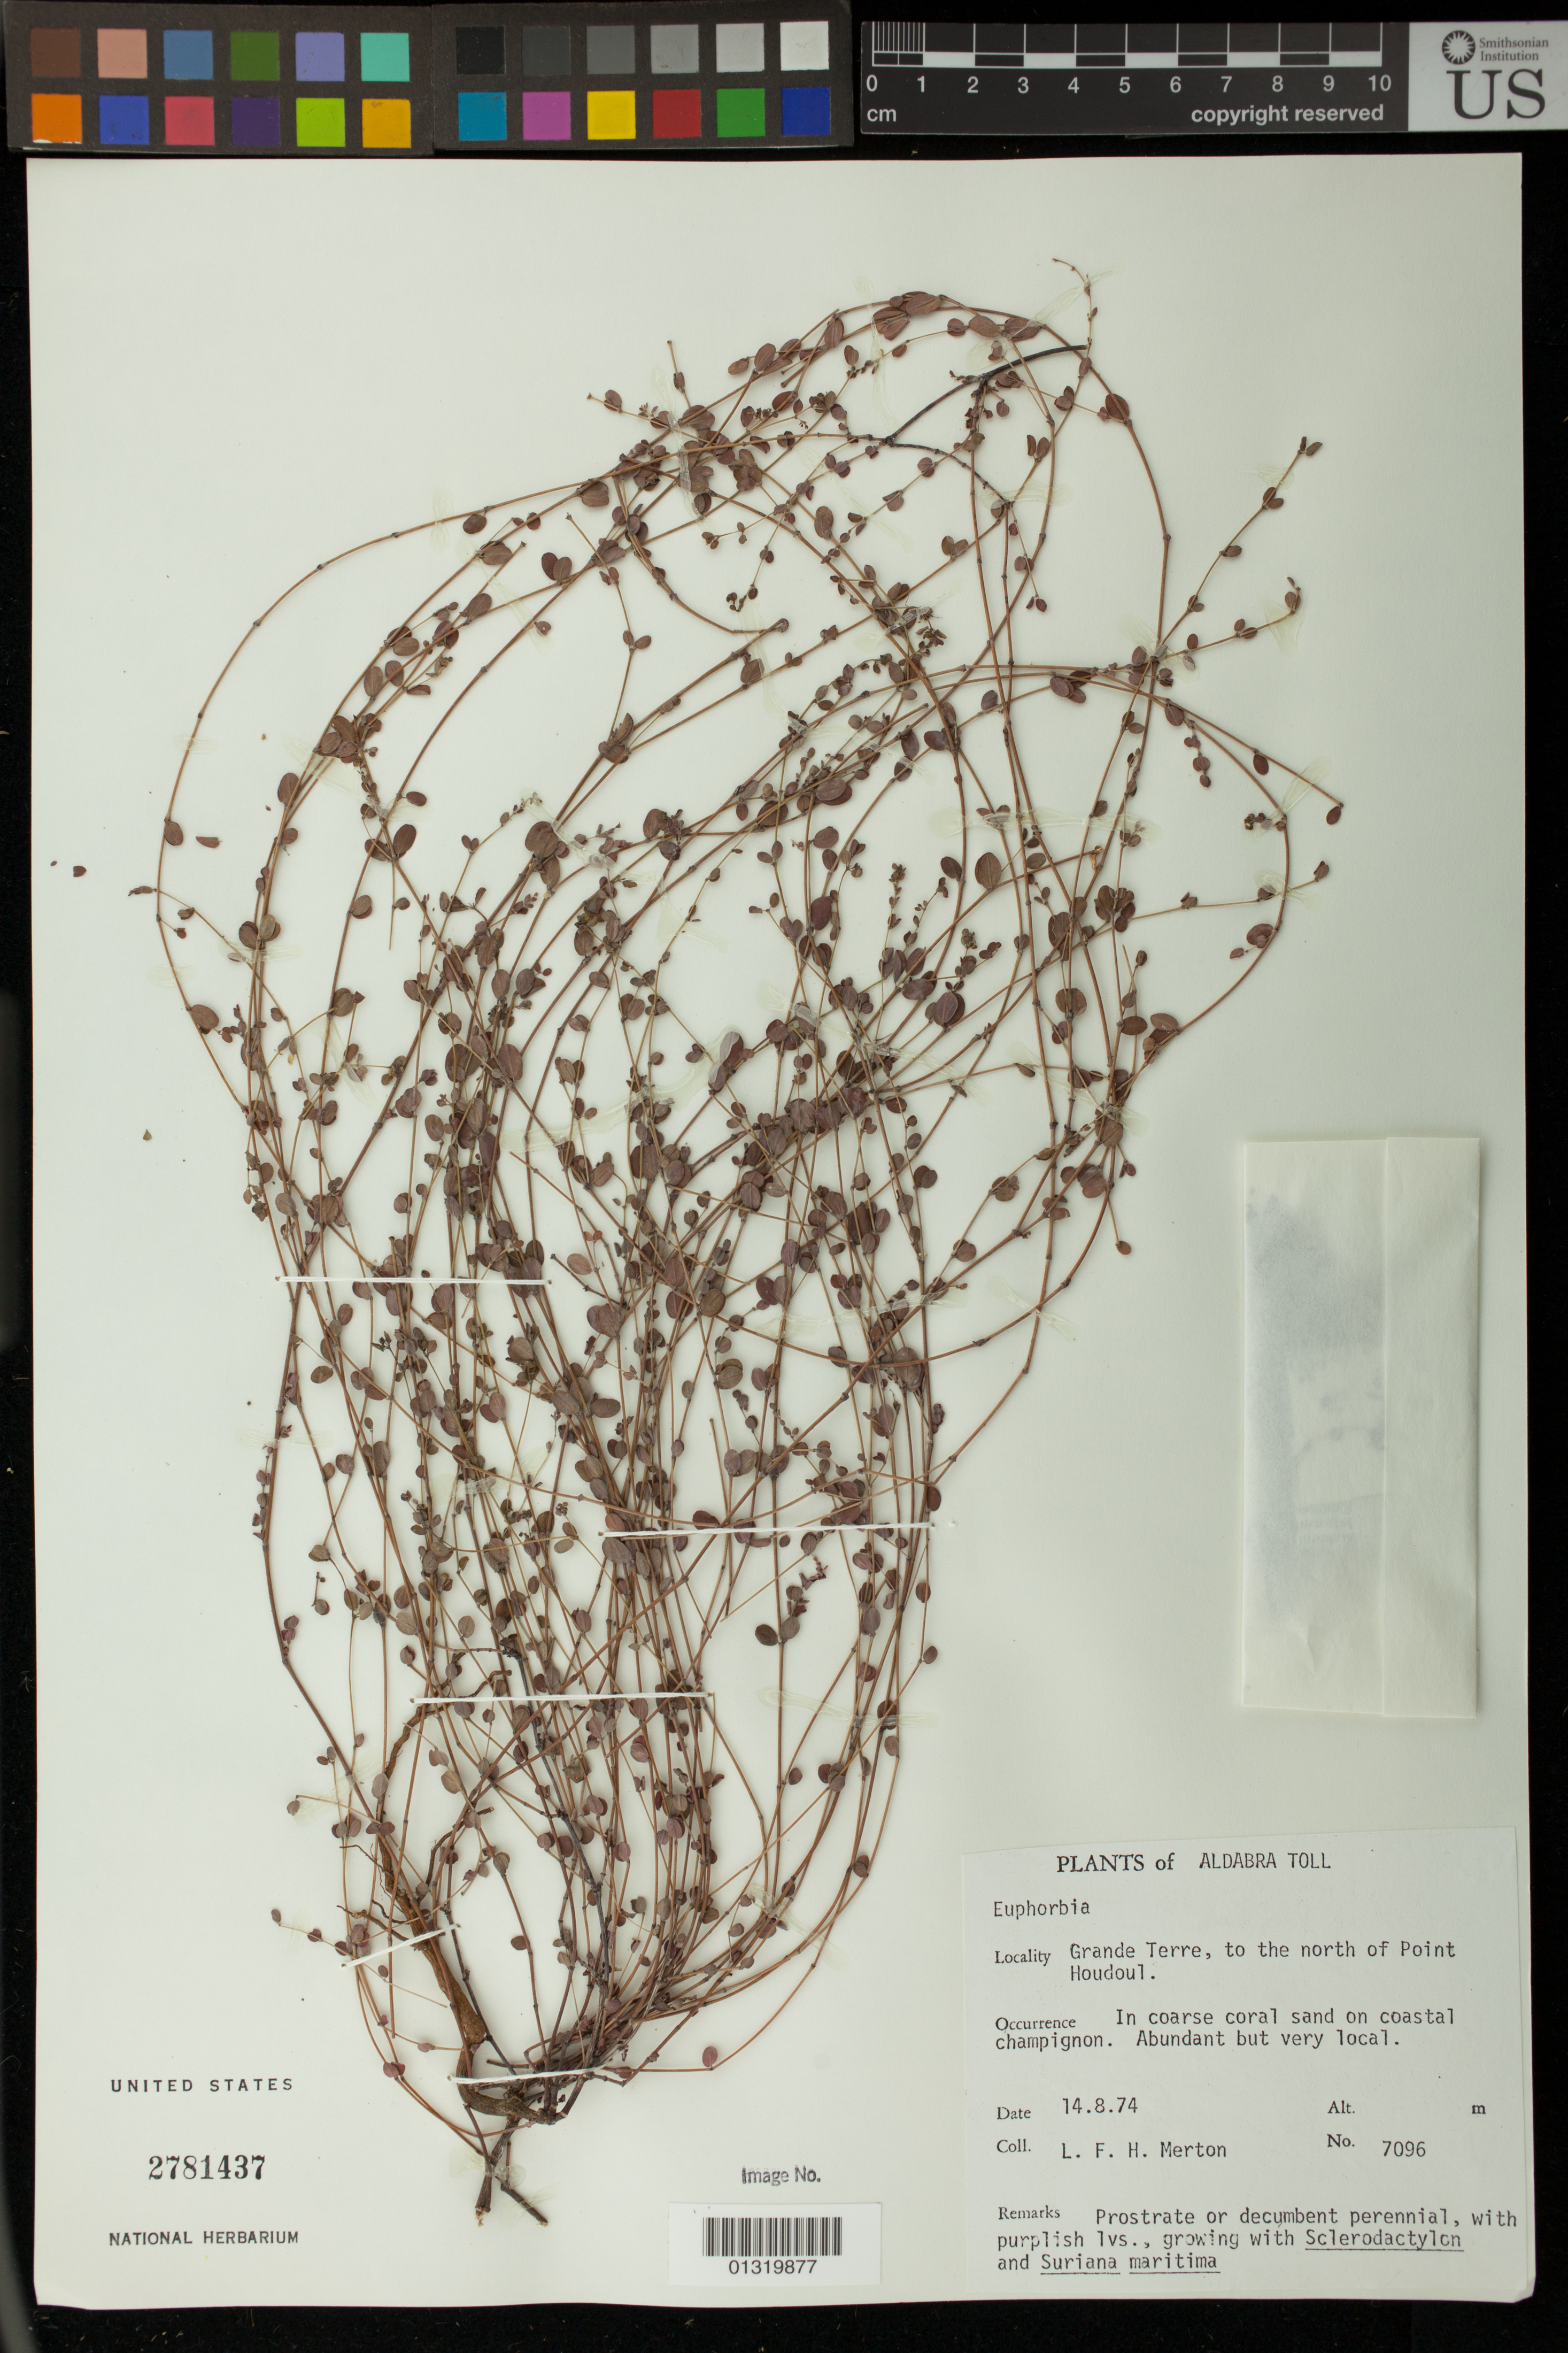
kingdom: Plantae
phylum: Tracheophyta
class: Magnoliopsida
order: Malpighiales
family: Euphorbiaceae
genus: Euphorbia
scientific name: Euphorbia sp.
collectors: L. Merton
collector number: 7096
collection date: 1974-08-14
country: Seychelles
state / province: Aldabra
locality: Aldabra Toll; Grande Terre, to the north of Point Houdoul.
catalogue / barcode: US 2781437